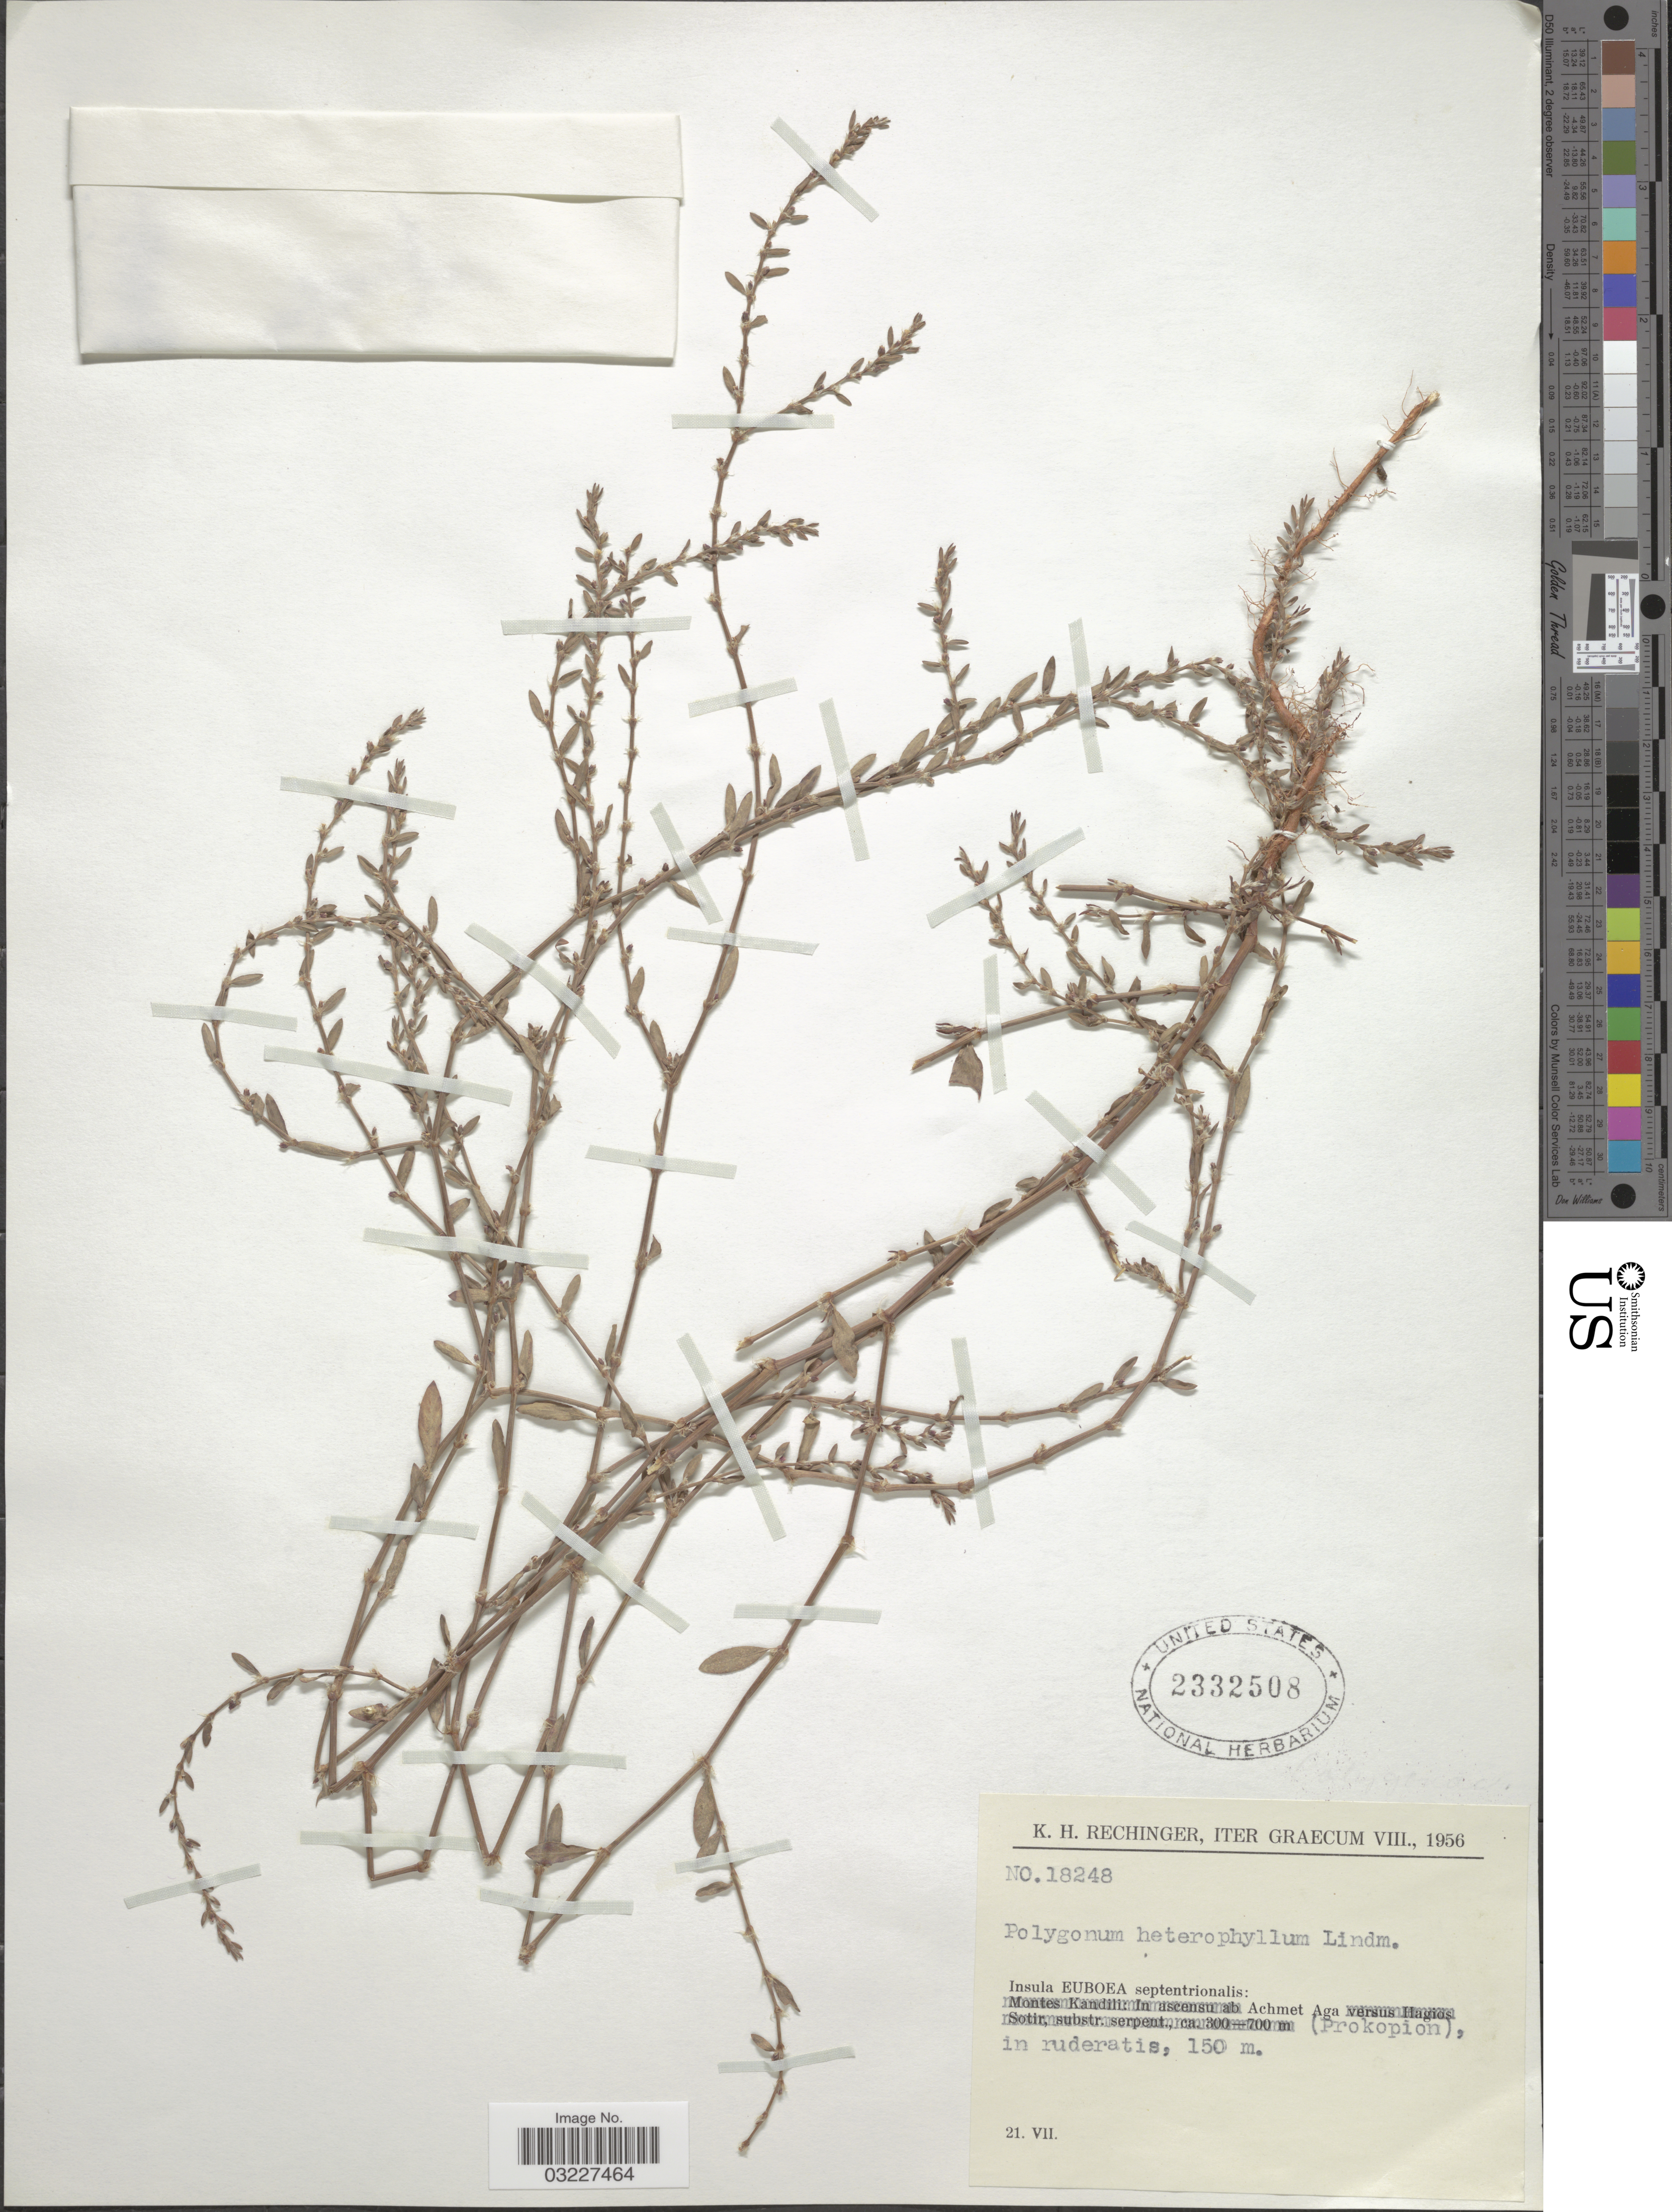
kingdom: Plantae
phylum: Tracheophyta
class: Magnoliopsida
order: Caryophyllales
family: Polygonaceae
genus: Polygonum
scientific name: Polygonum heterophyllum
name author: Lindm.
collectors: K. H. Rechinger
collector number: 18248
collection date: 1956-07-21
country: Greece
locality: Iter Graecum VIII, Insula Euboea septentrionalis: Achmet Aga (Prokopion), in ruderatis.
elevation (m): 150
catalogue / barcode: US 2332508